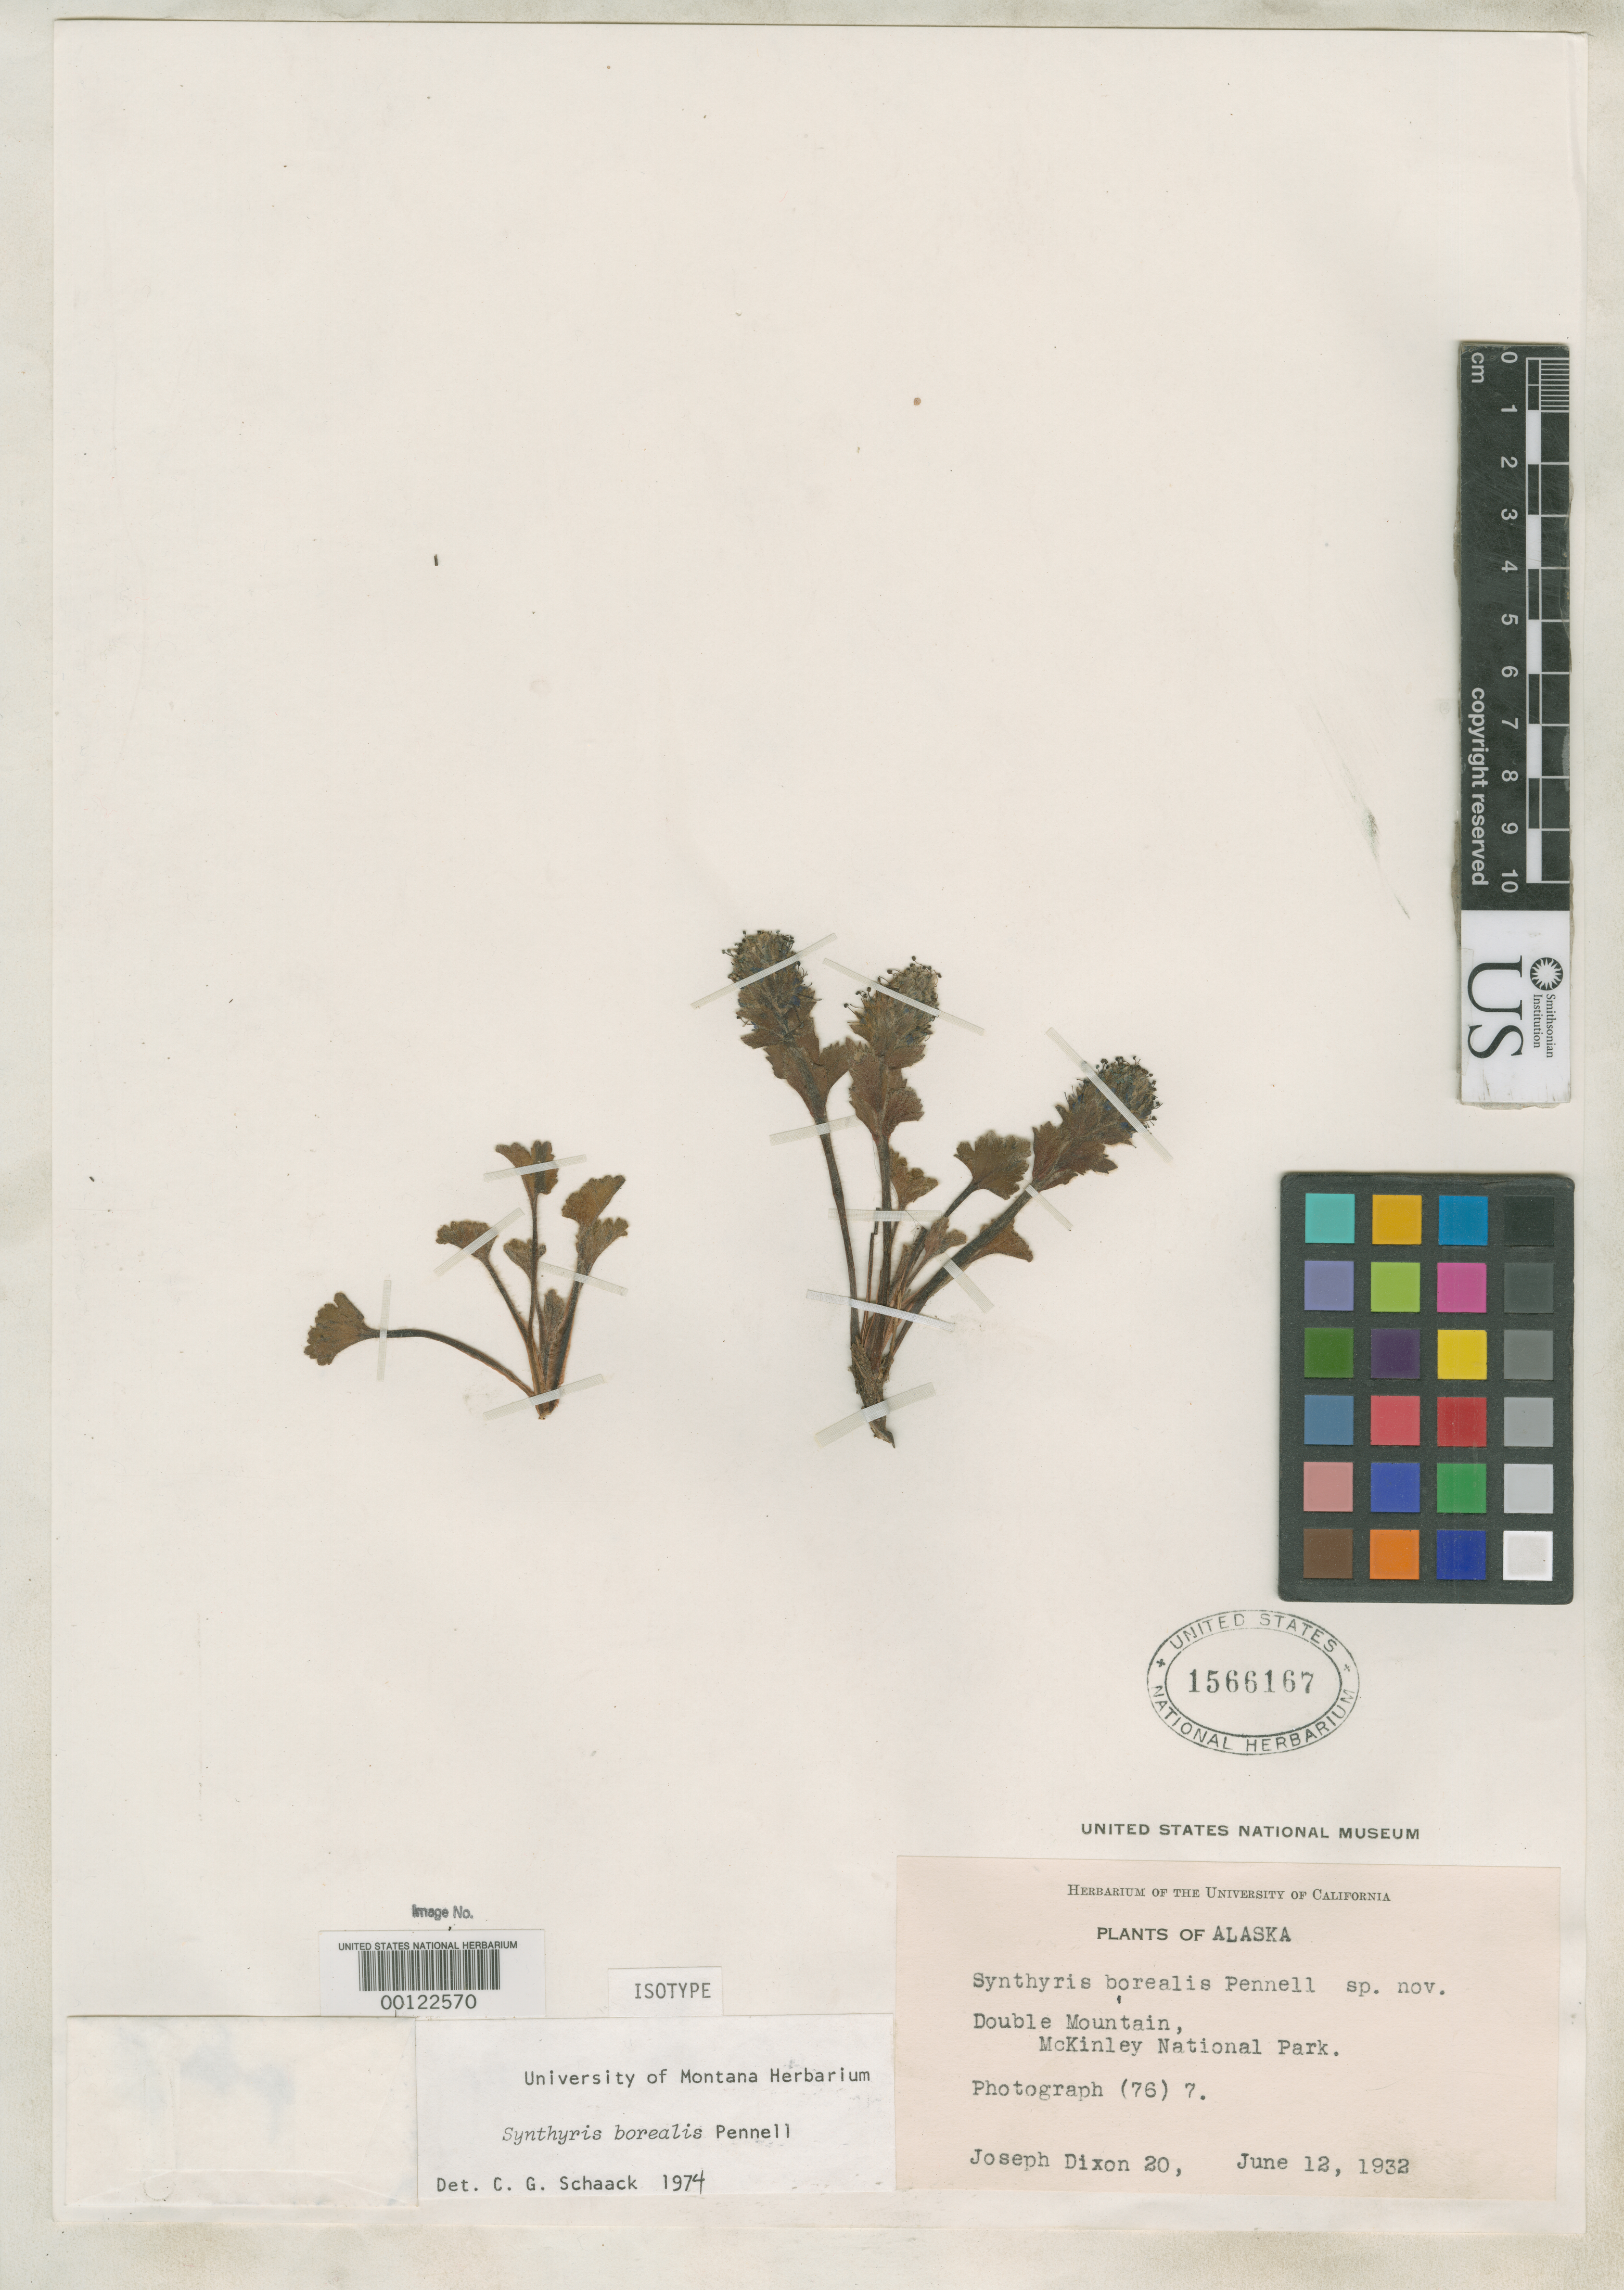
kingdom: Plantae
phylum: Tracheophyta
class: Magnoliopsida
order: Lamiales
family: Plantaginaceae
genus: Synthyris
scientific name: Synthyris borealis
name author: Pennell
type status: Isotype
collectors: J. Dixon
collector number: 20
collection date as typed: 12 Jun 1932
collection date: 1932-06-12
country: United States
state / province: Alaska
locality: McKinley National Park, Double Mountain.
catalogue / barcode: US 1566167